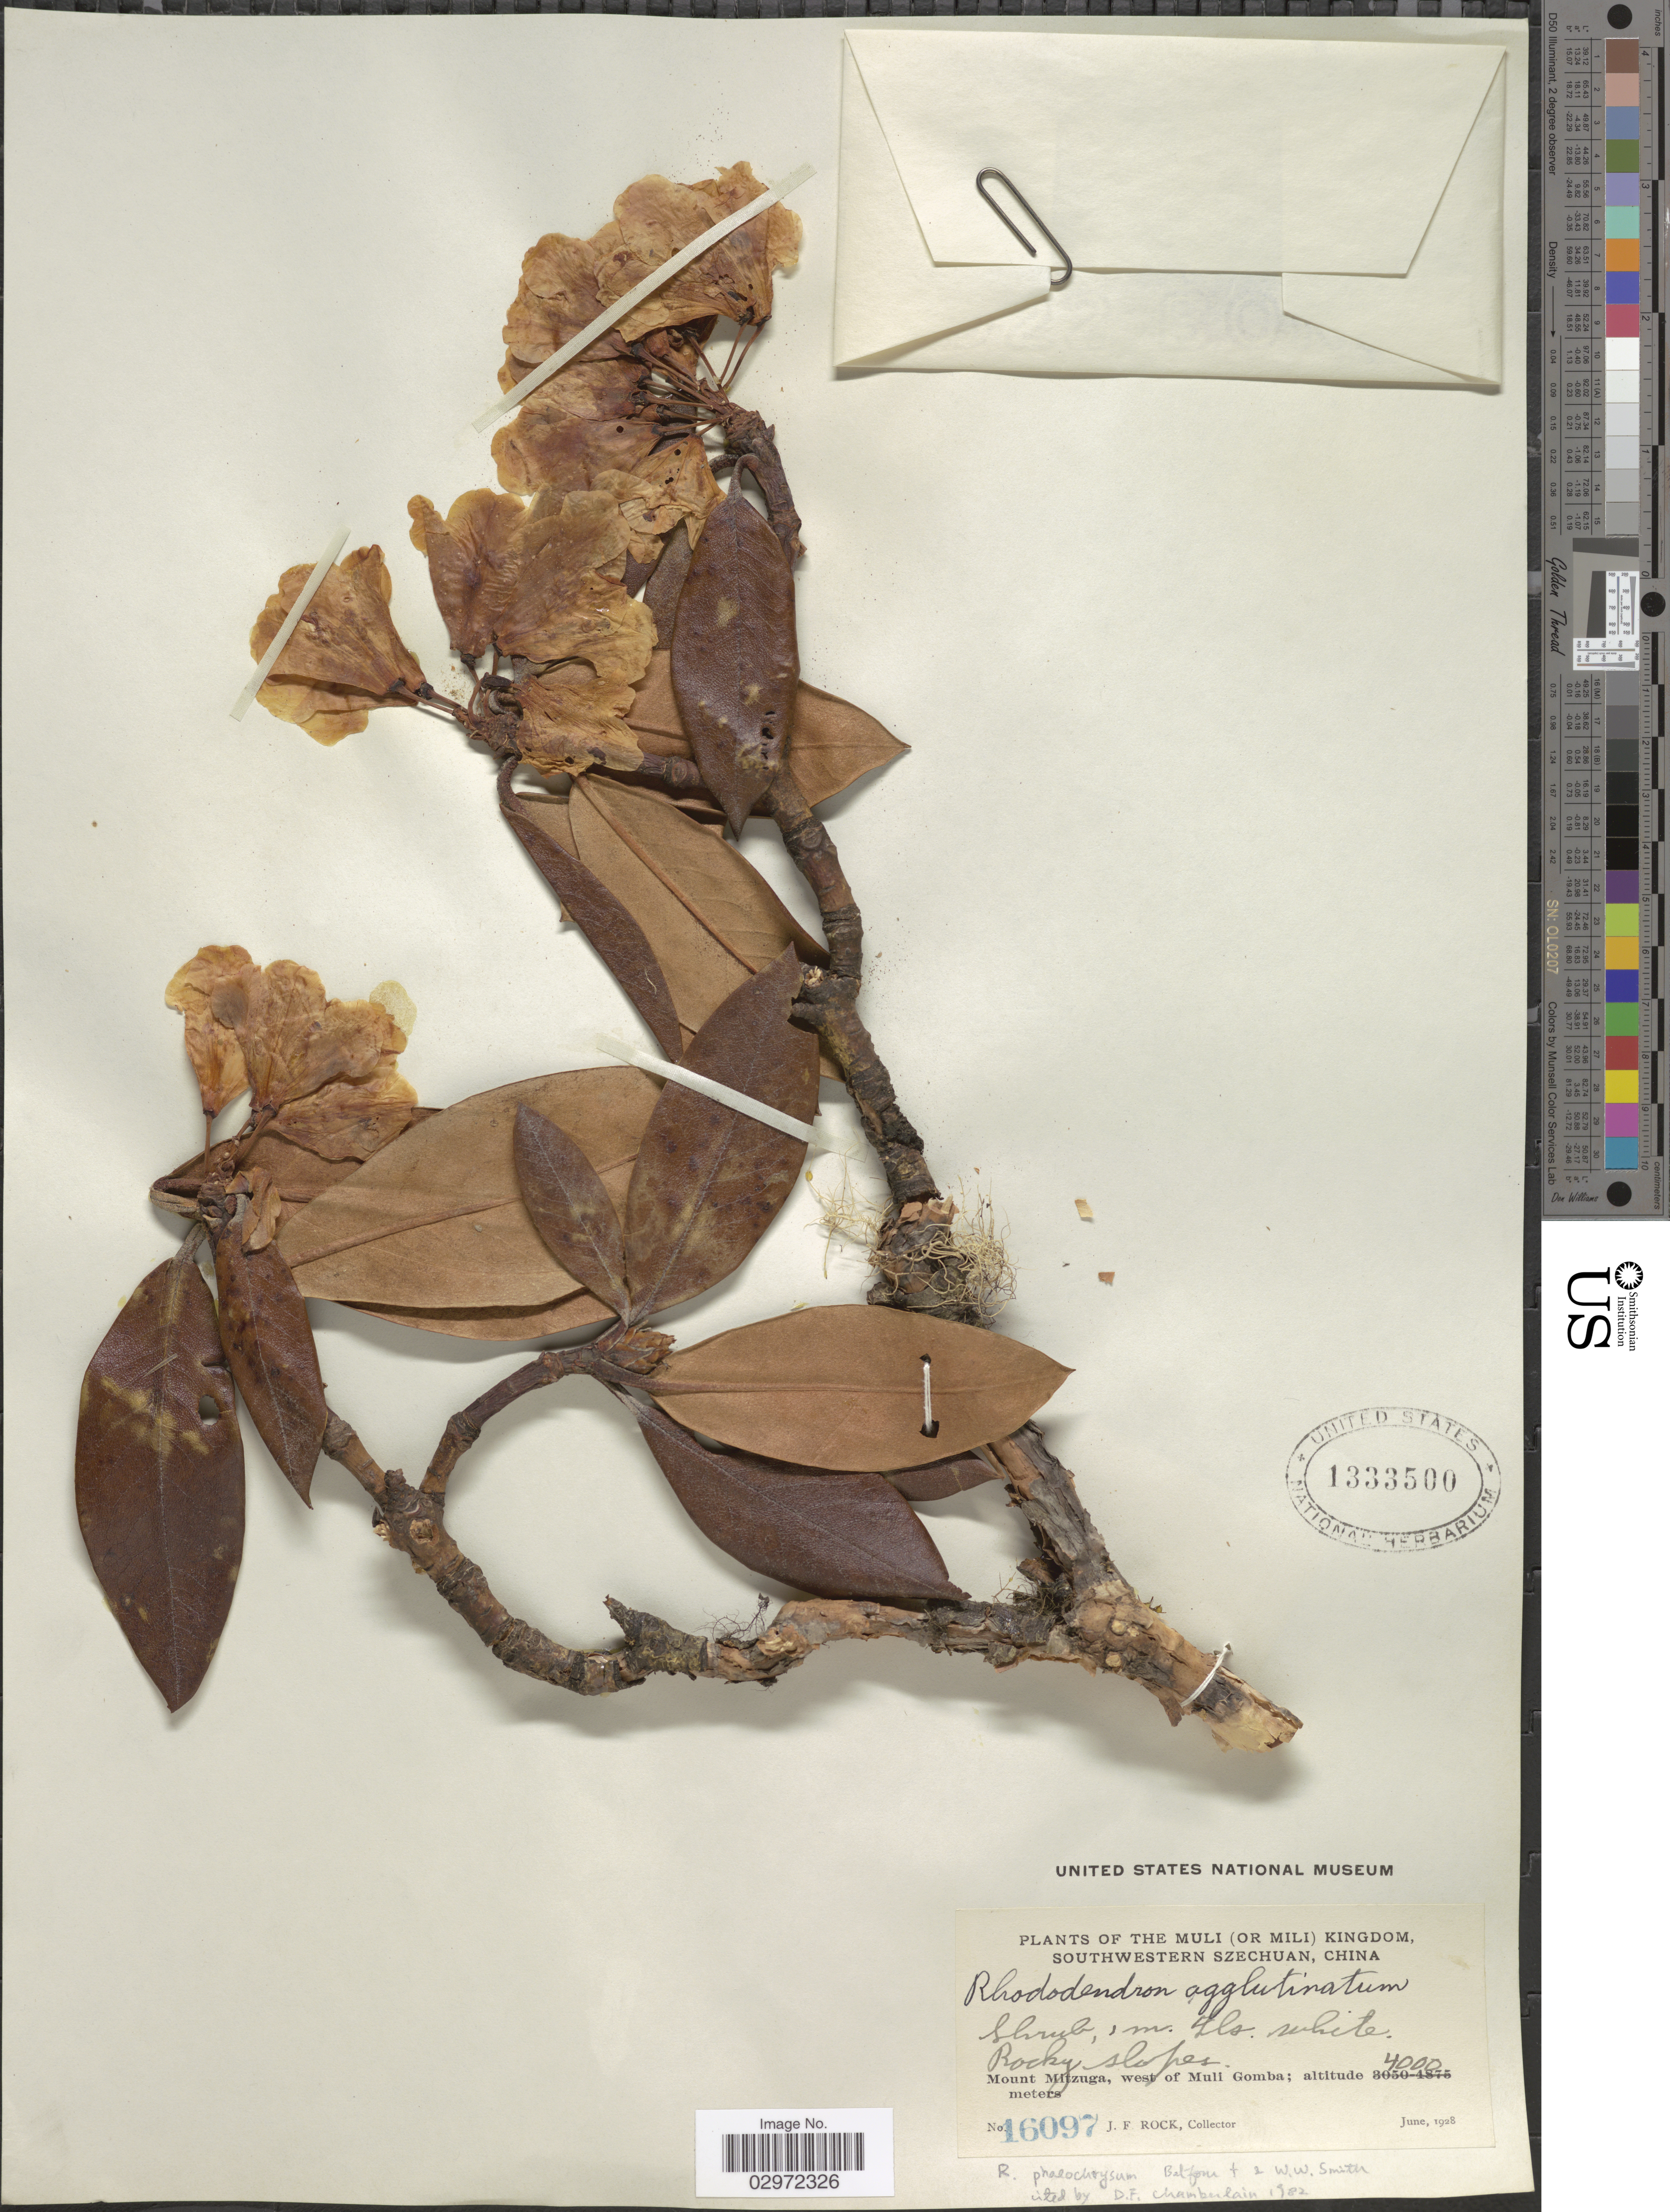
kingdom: Plantae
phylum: Tracheophyta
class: Magnoliopsida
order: Ericales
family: Ericaceae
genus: Rhododendron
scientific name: Rhododendron phaeochrysum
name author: Balf. f. & W.W. Sm.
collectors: J. Rock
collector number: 16097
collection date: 1928-06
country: China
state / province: Sichuan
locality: The Muli (or Mili) Kingdom, Southwestern Szechuan, Mount Mitzuga, west of Muli Gomba.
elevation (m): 4000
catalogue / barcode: US 1333500